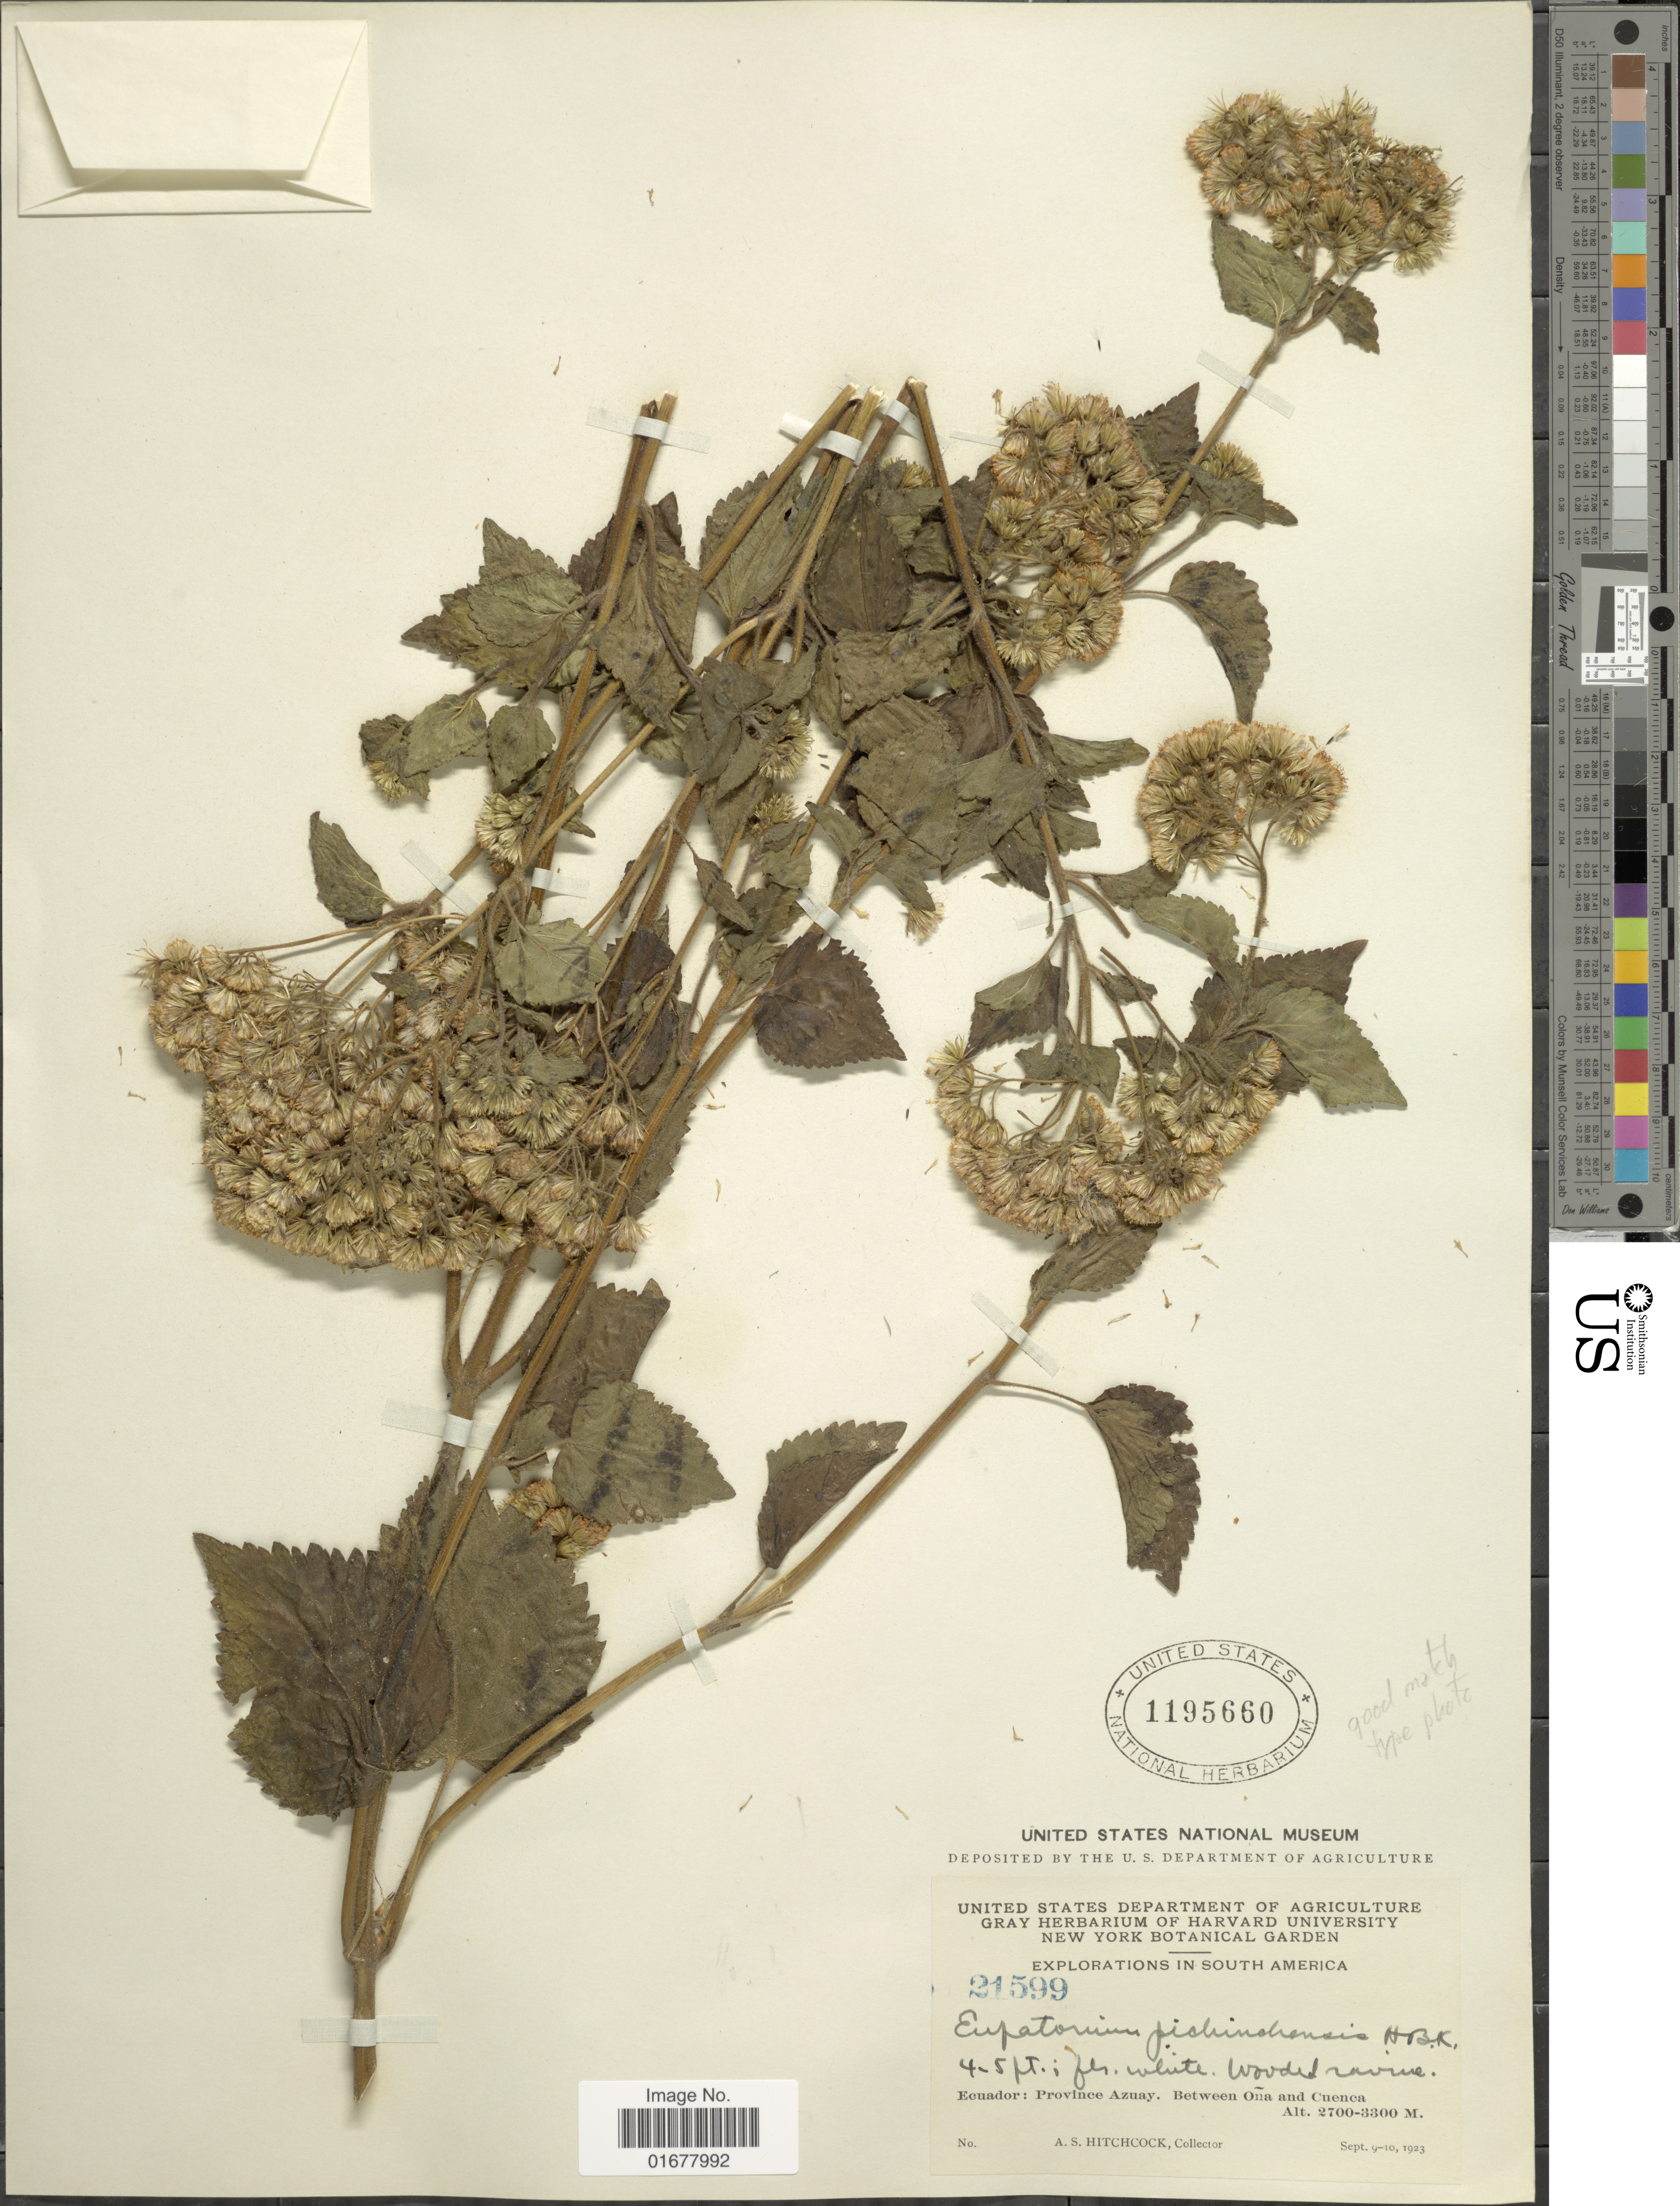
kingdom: Plantae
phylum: Tracheophyta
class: Magnoliopsida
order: Asterales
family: Asteraceae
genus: Ageratina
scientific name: Ageratina pichinchensis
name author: (Kunth) R.M. King & H. Rob.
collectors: A. S. Hitchcock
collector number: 21599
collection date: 1923-09-09/1923-09-10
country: Ecuador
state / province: Azuay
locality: Ecuador: Province Azuay, Between Ona and Cuenca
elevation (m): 2700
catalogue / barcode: US 1195660